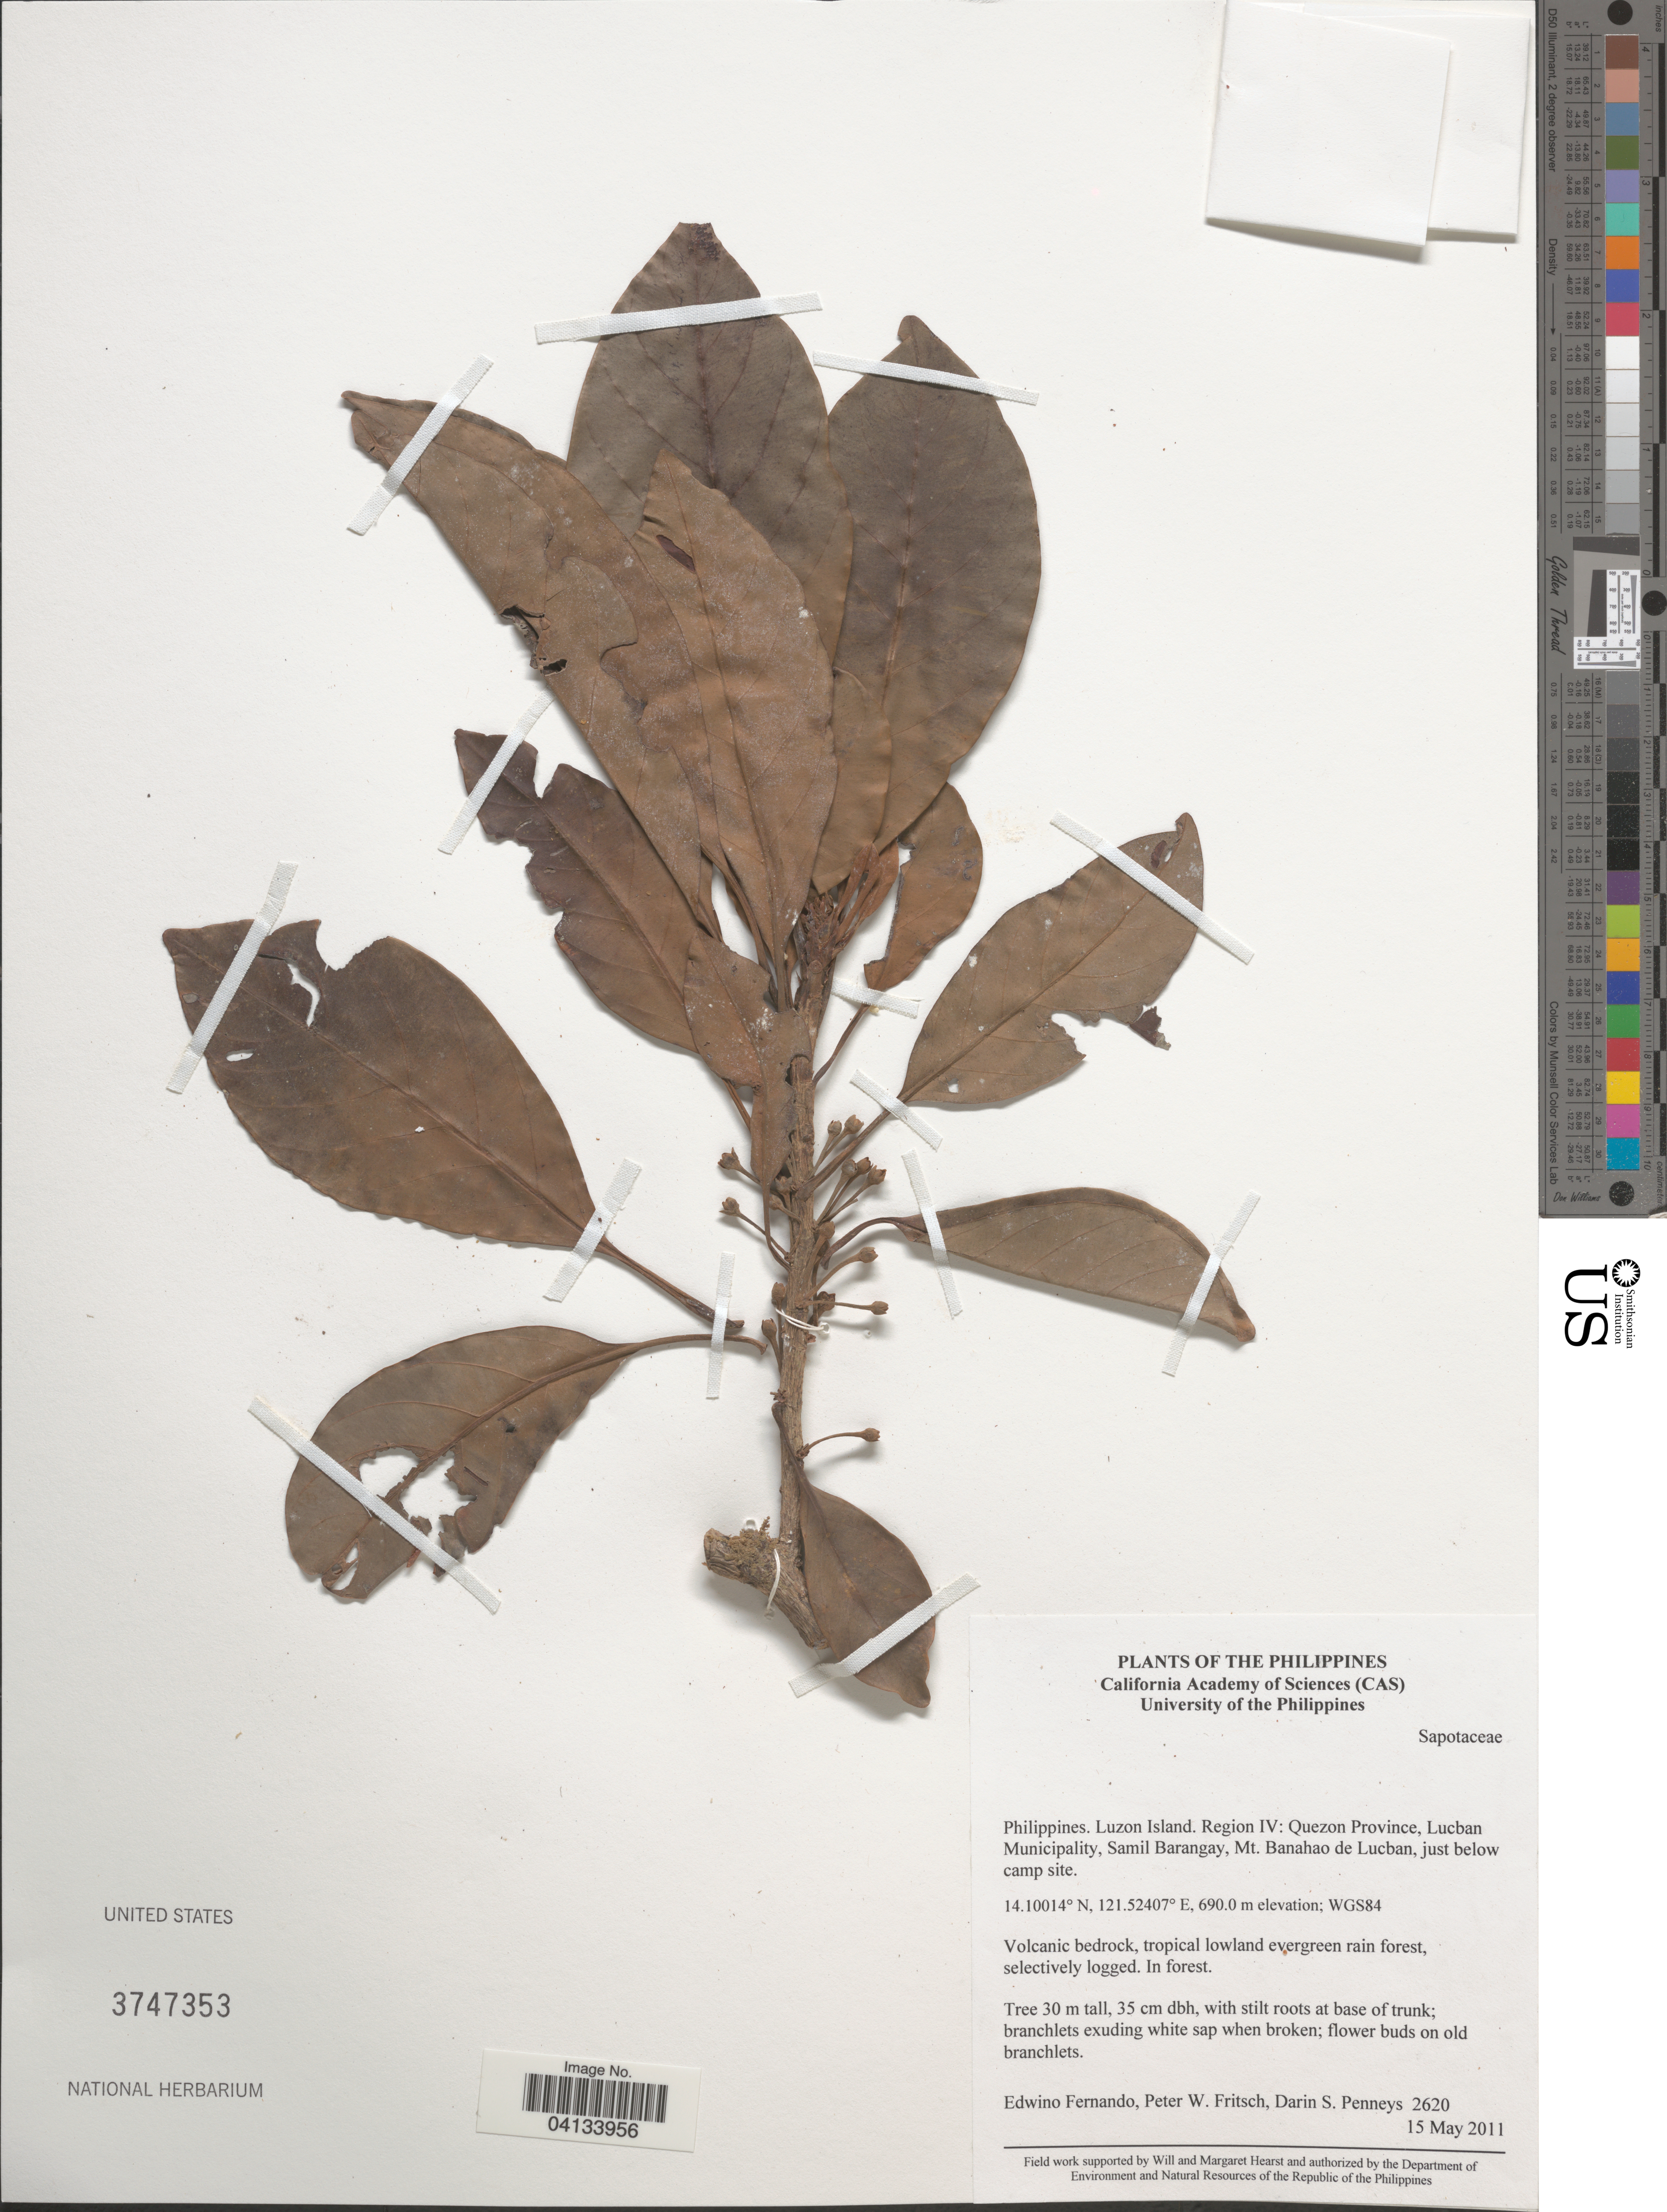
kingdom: Plantae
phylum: Tracheophyta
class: Magnoliopsida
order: Ericales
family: Sapotaceae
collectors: E. S. Fernando, P. W. Fritsch & D. S. Penneys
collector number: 2620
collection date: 2011-05-15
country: Philippines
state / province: Calabarzon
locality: Luzon Island. Region IV: Quezon Province, Lucban Municipality, Samil Barangay, Mt. Banahao de Lucban, just below camp site. WGS84.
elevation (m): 690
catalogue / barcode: US 3747353